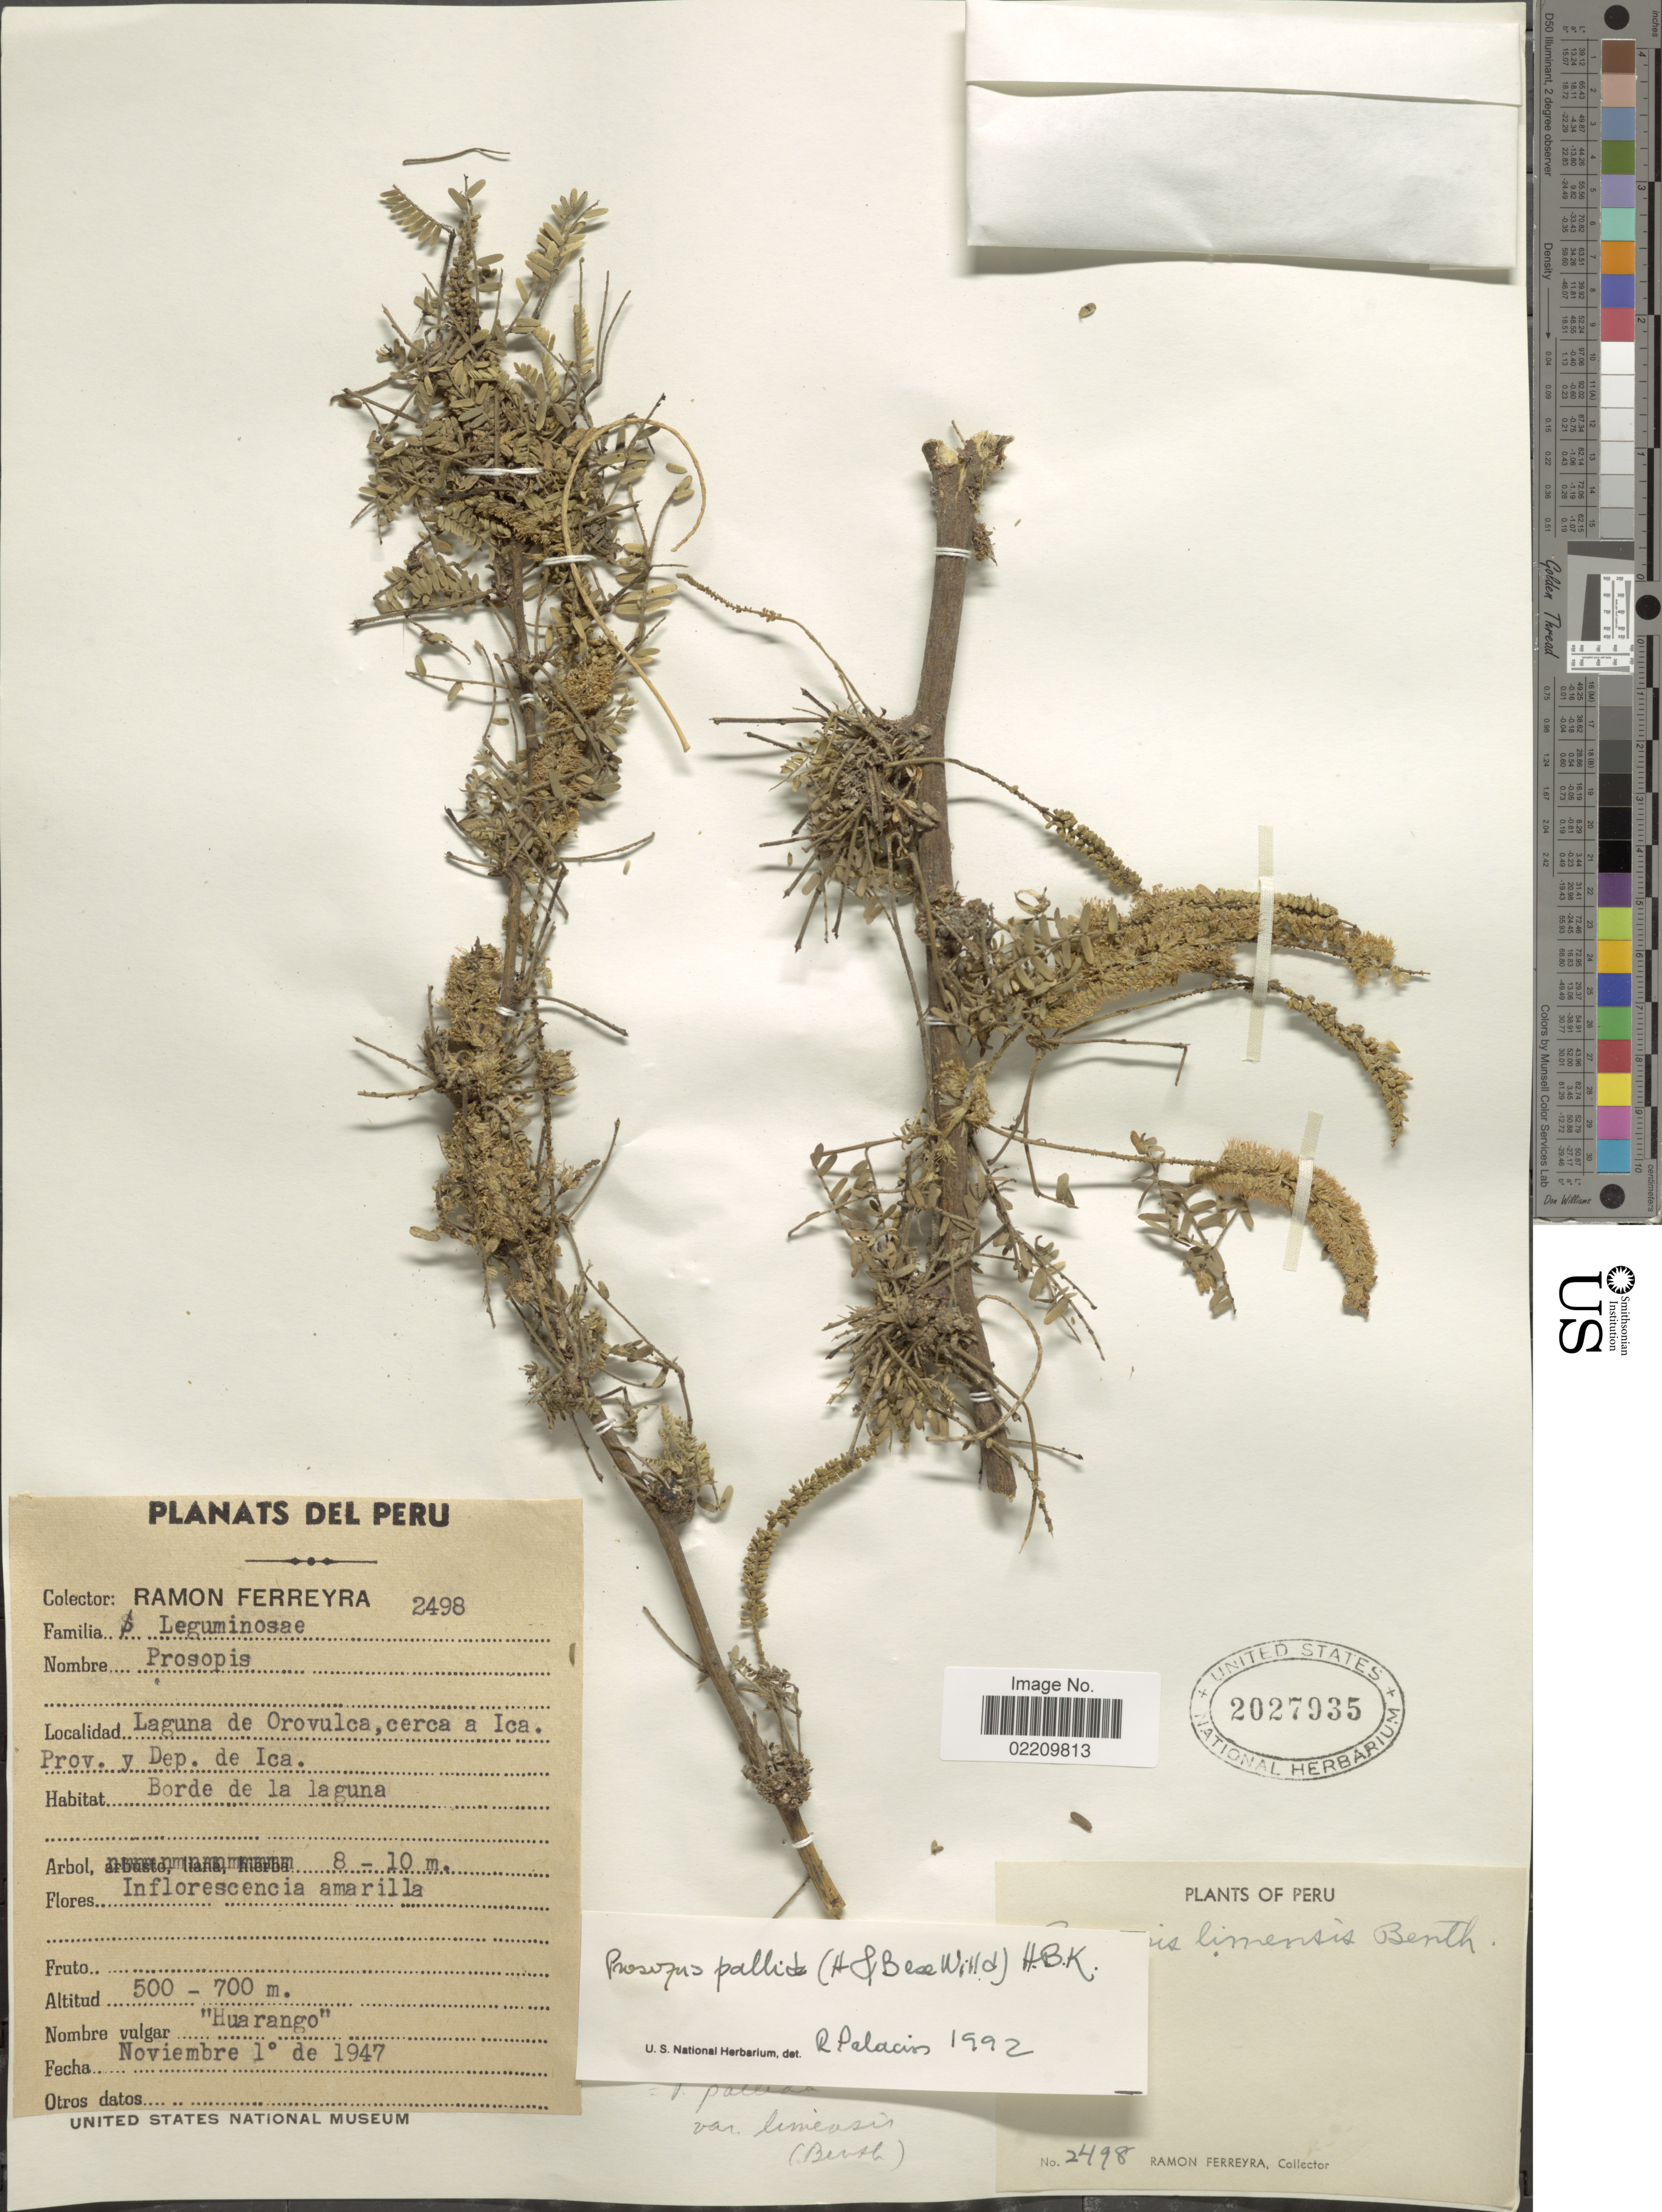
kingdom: Plantae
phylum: Tracheophyta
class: Magnoliopsida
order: Fabales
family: Fabaceae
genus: Neltuma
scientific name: Neltuma pallida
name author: (Humb. & Bonpl. ex Willd.) C. E. Hughes & G.P. Lewis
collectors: R. A. Ferreyra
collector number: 2498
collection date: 1947-11-01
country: Peru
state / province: Ica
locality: Laguna de Orovulca, cerca a Ica. Prov. y Dep. de Ica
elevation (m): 500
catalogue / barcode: US 2027935